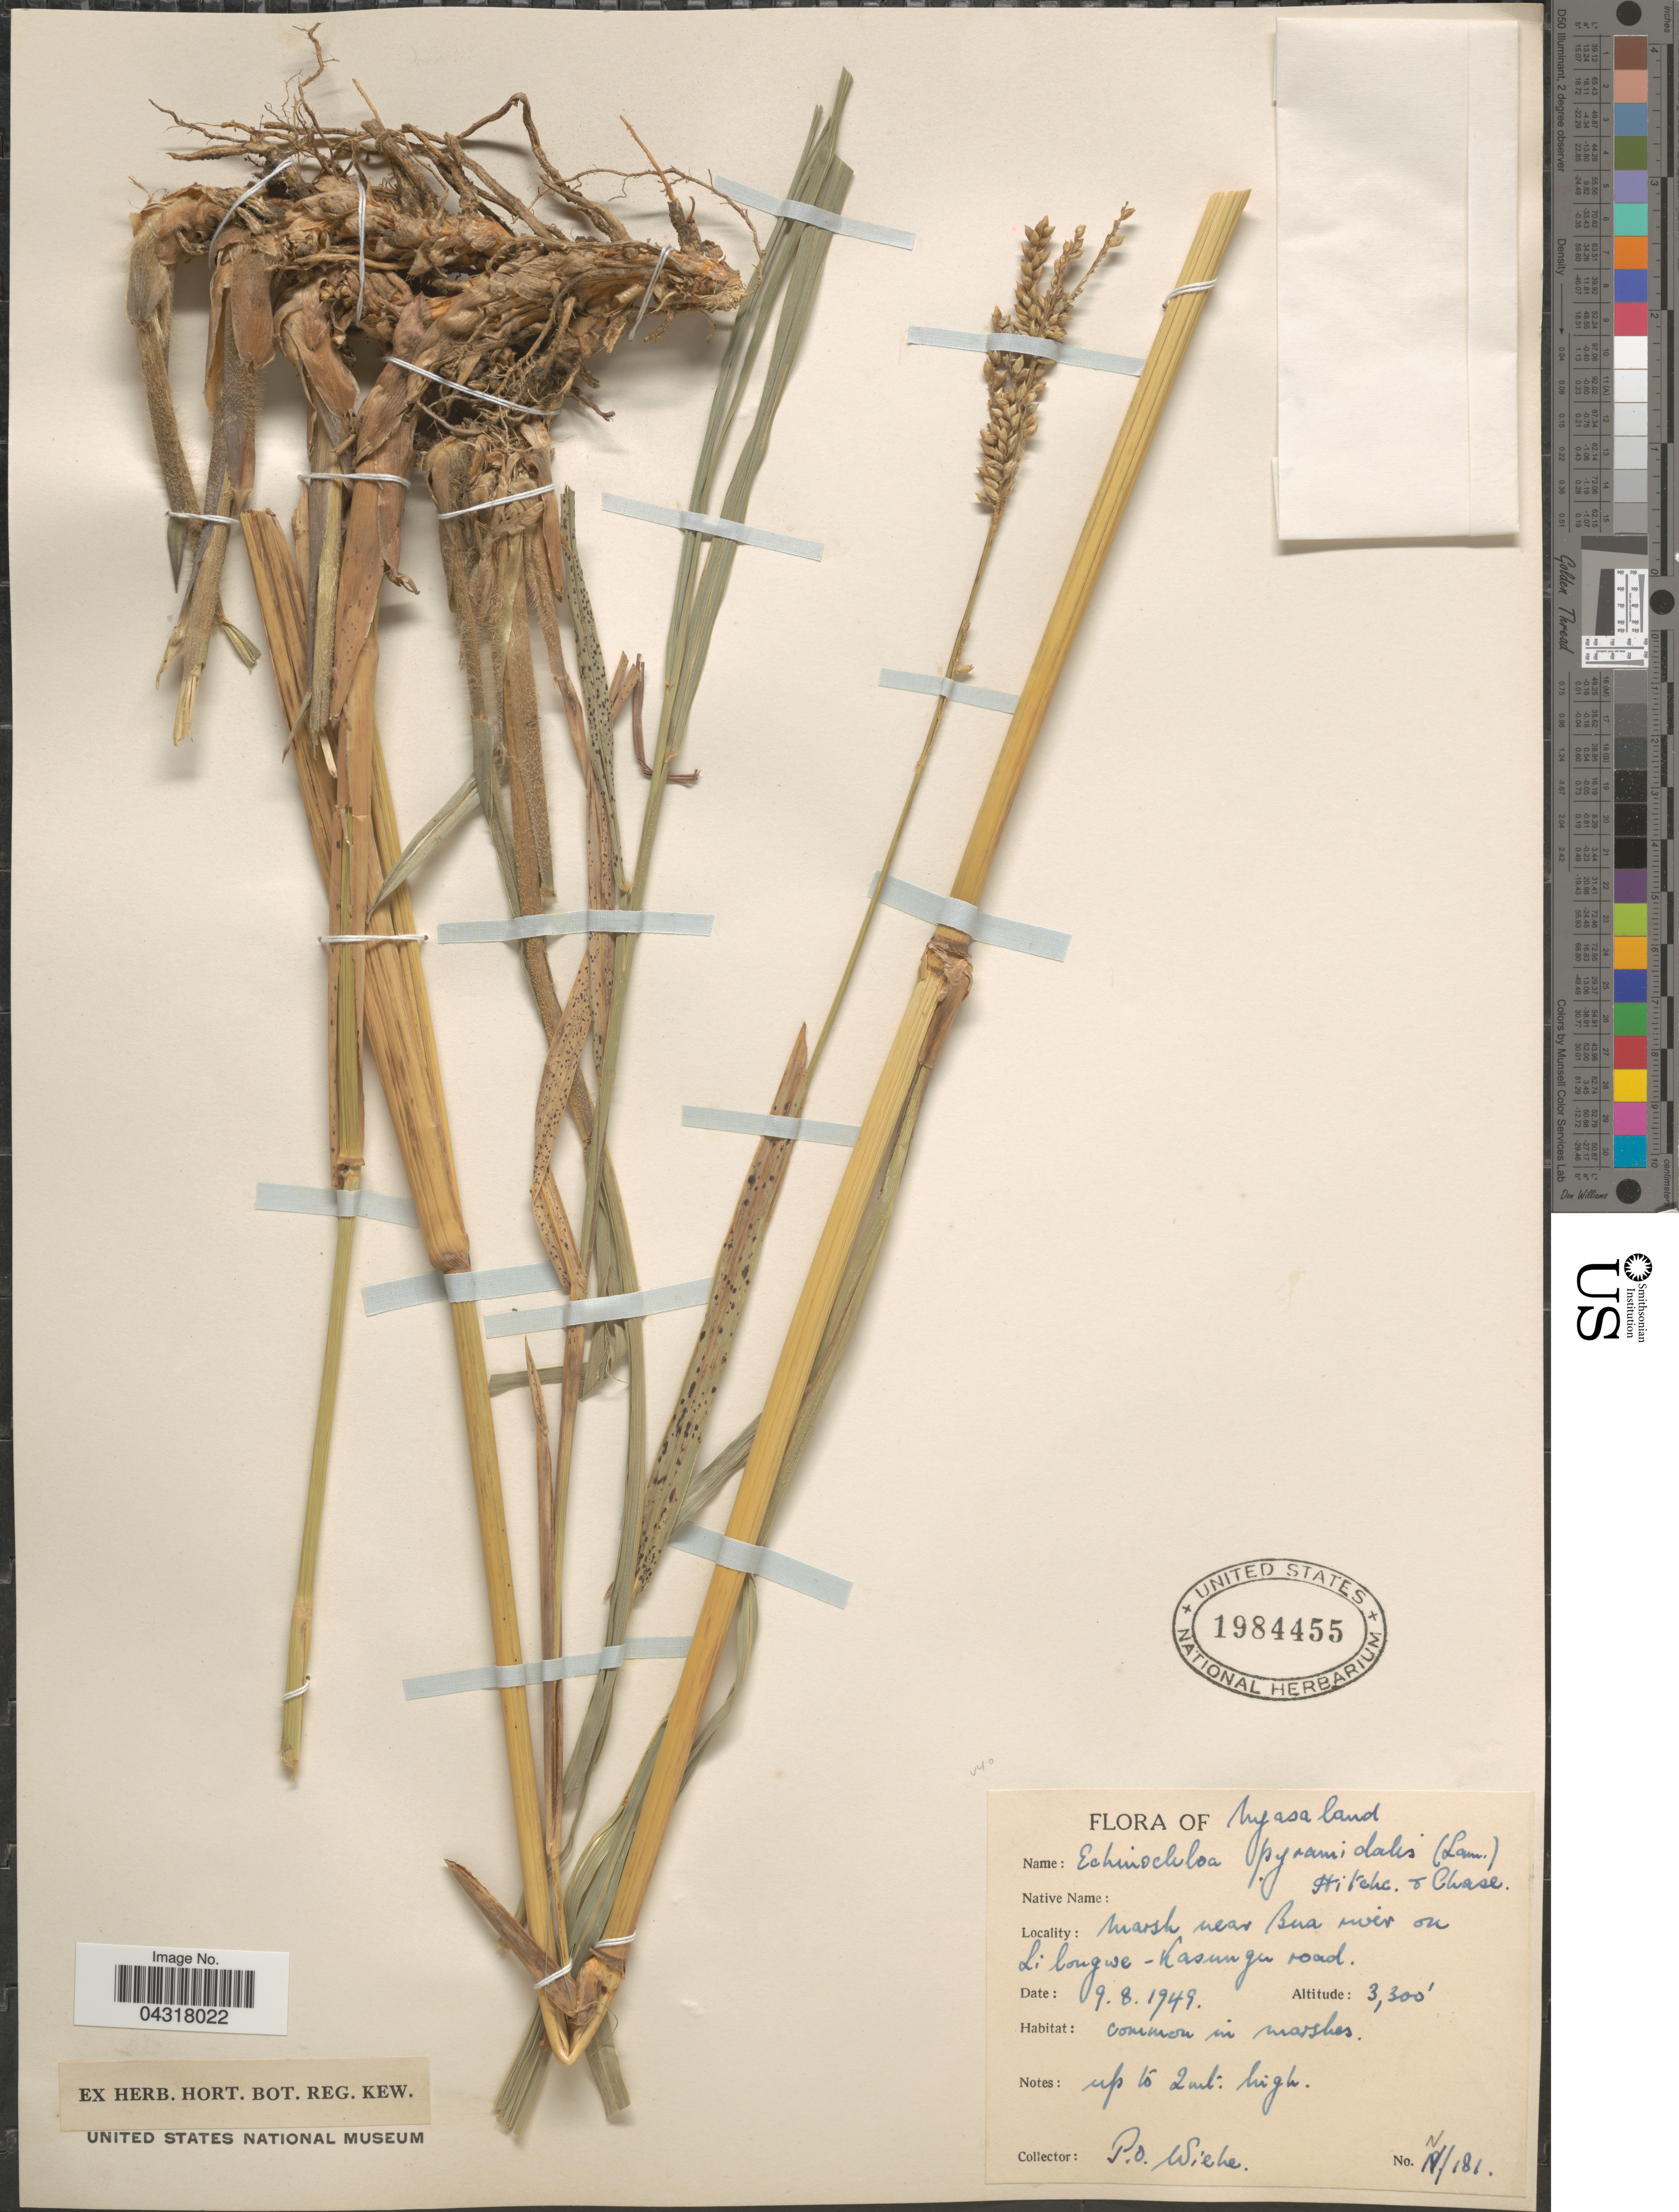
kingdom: Plantae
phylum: Tracheophyta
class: Liliopsida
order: Poales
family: Poaceae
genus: Echinochloa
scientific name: Echinochloa pyramidalis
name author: (Lam.) Hitchc. & Chase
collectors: P. Wiehe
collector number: N/181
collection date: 1949-08-09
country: Malawi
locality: Nyasaland. Marsh near Bua river on Lilongwe-Kasungu road.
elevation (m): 1006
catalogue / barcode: US 1984455